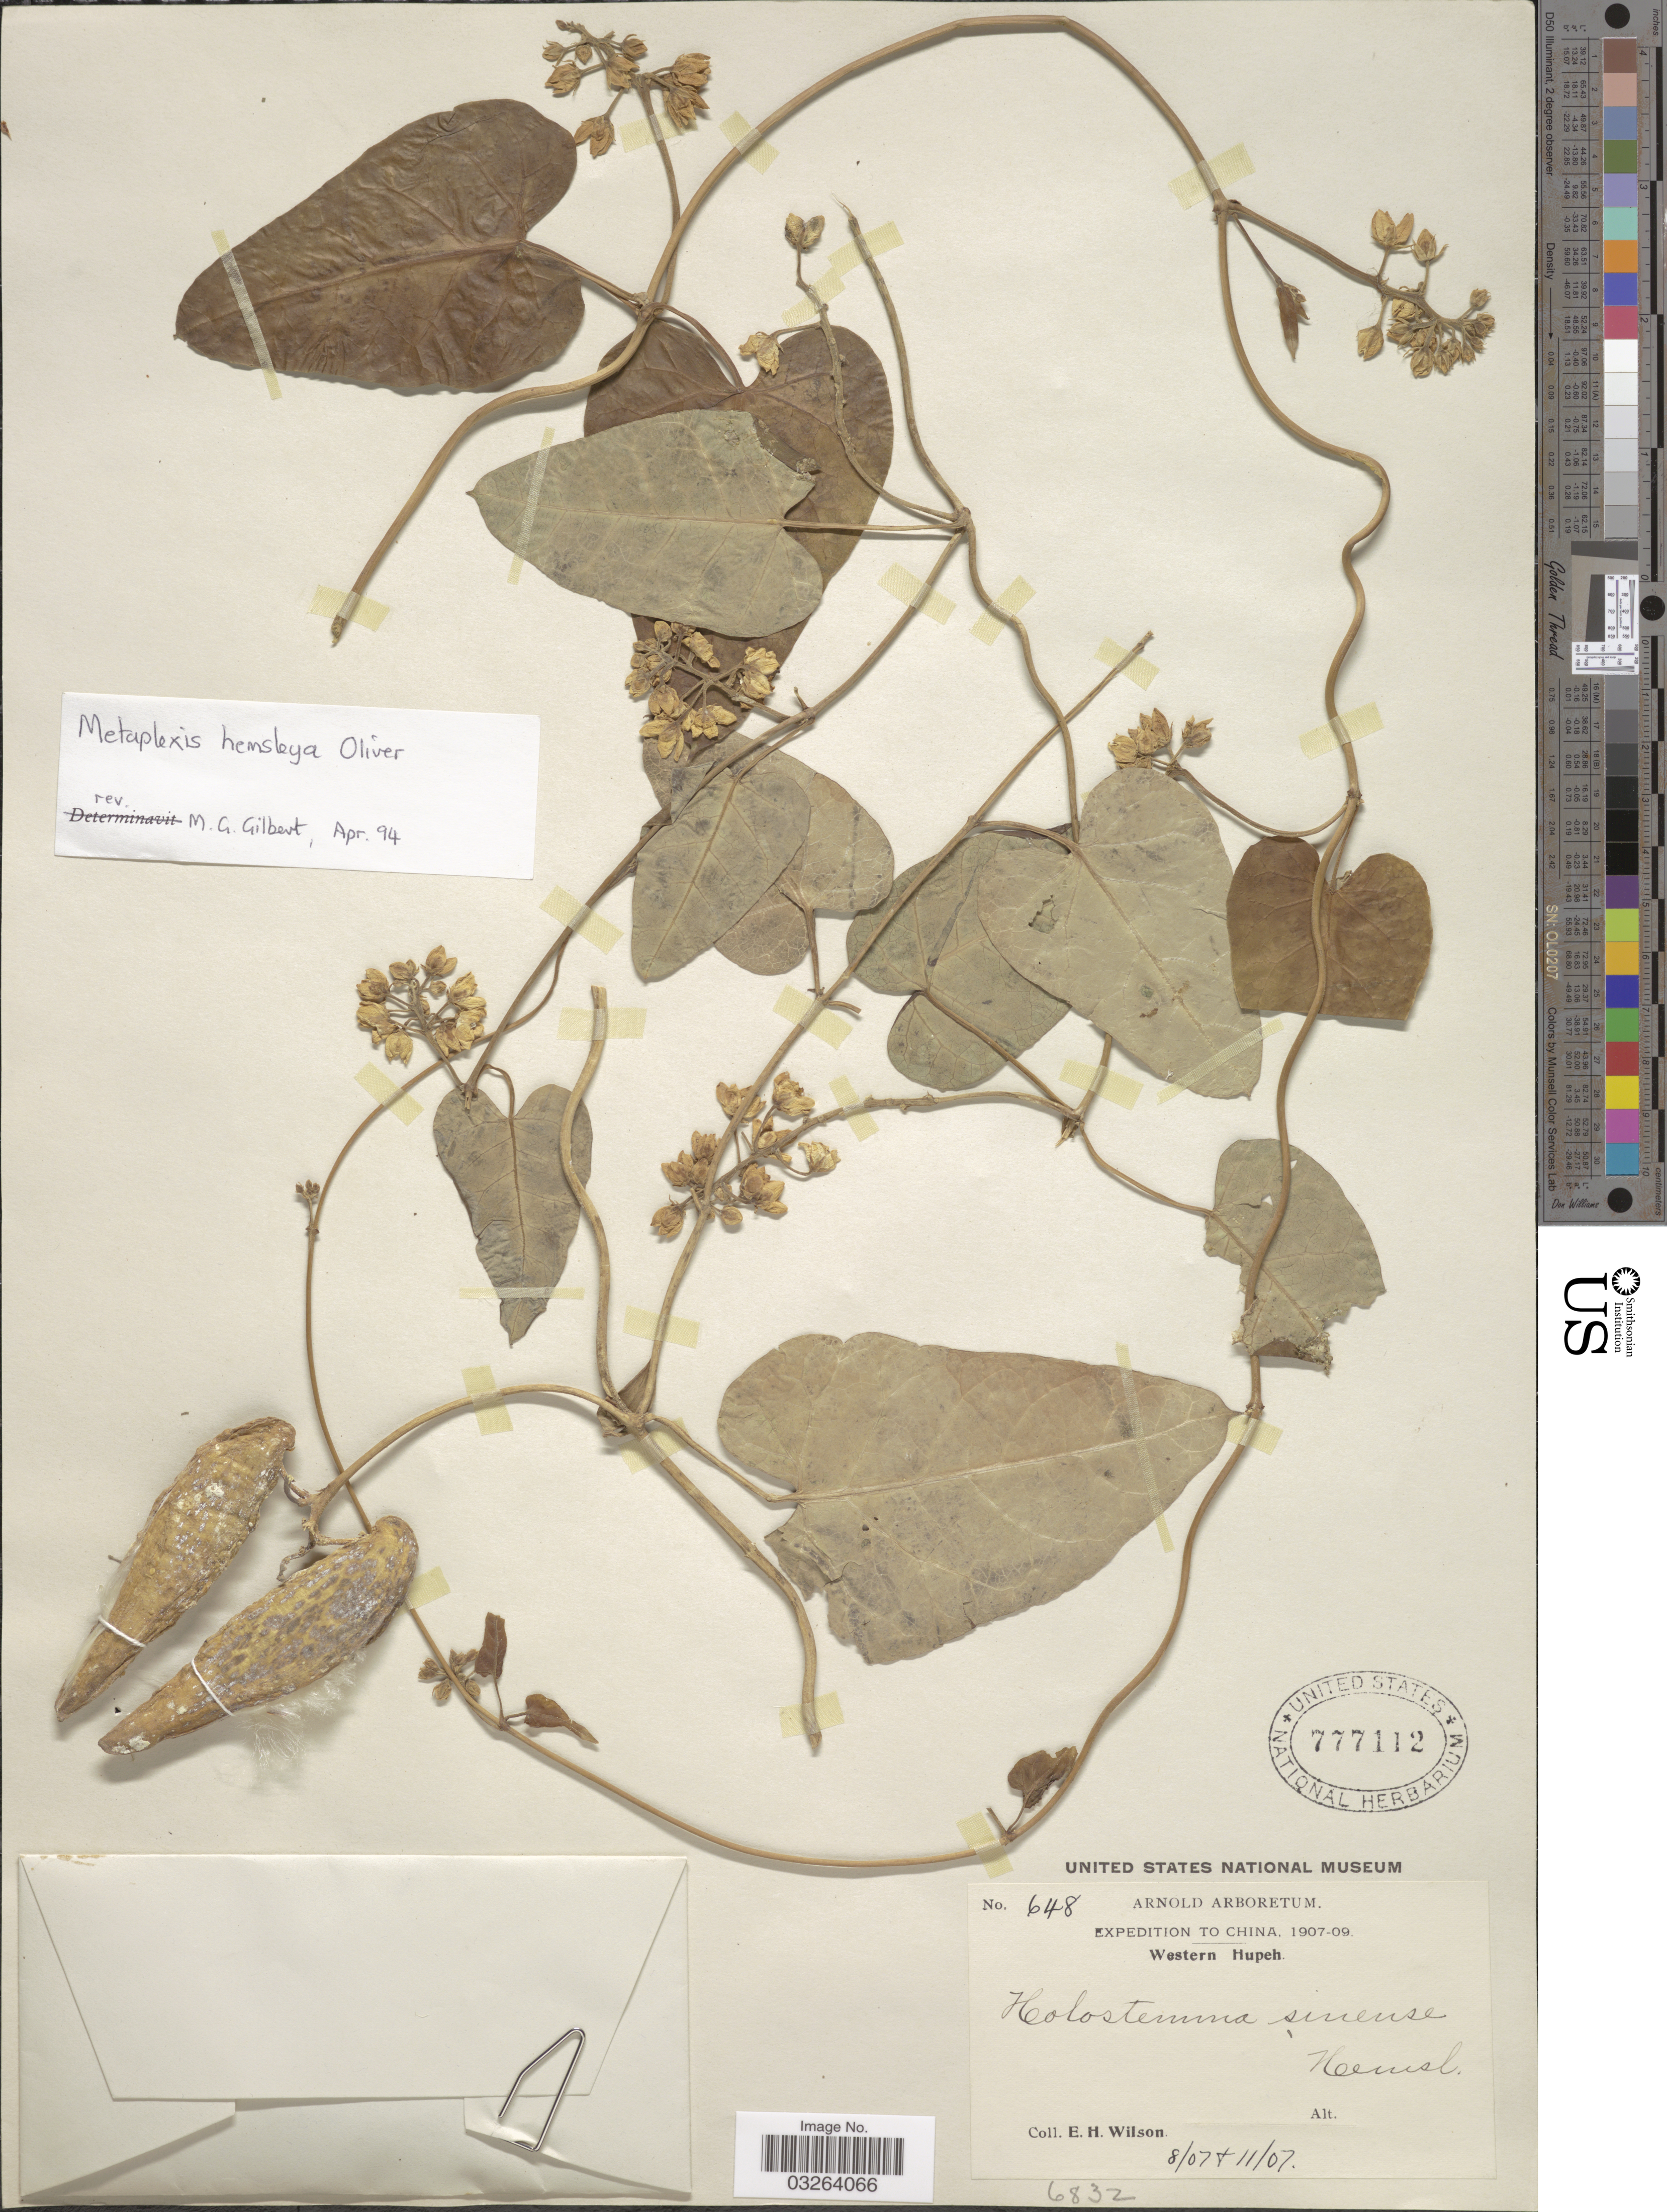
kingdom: Plantae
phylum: Tracheophyta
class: Magnoliopsida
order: Gentianales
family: Apocynaceae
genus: Metaplexis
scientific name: Metaplexis hemsleyana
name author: Oliv.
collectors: E. Wilson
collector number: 648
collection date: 1907-08/1907-11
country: China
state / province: Hubei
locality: Western Hupeh.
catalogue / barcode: US 777112